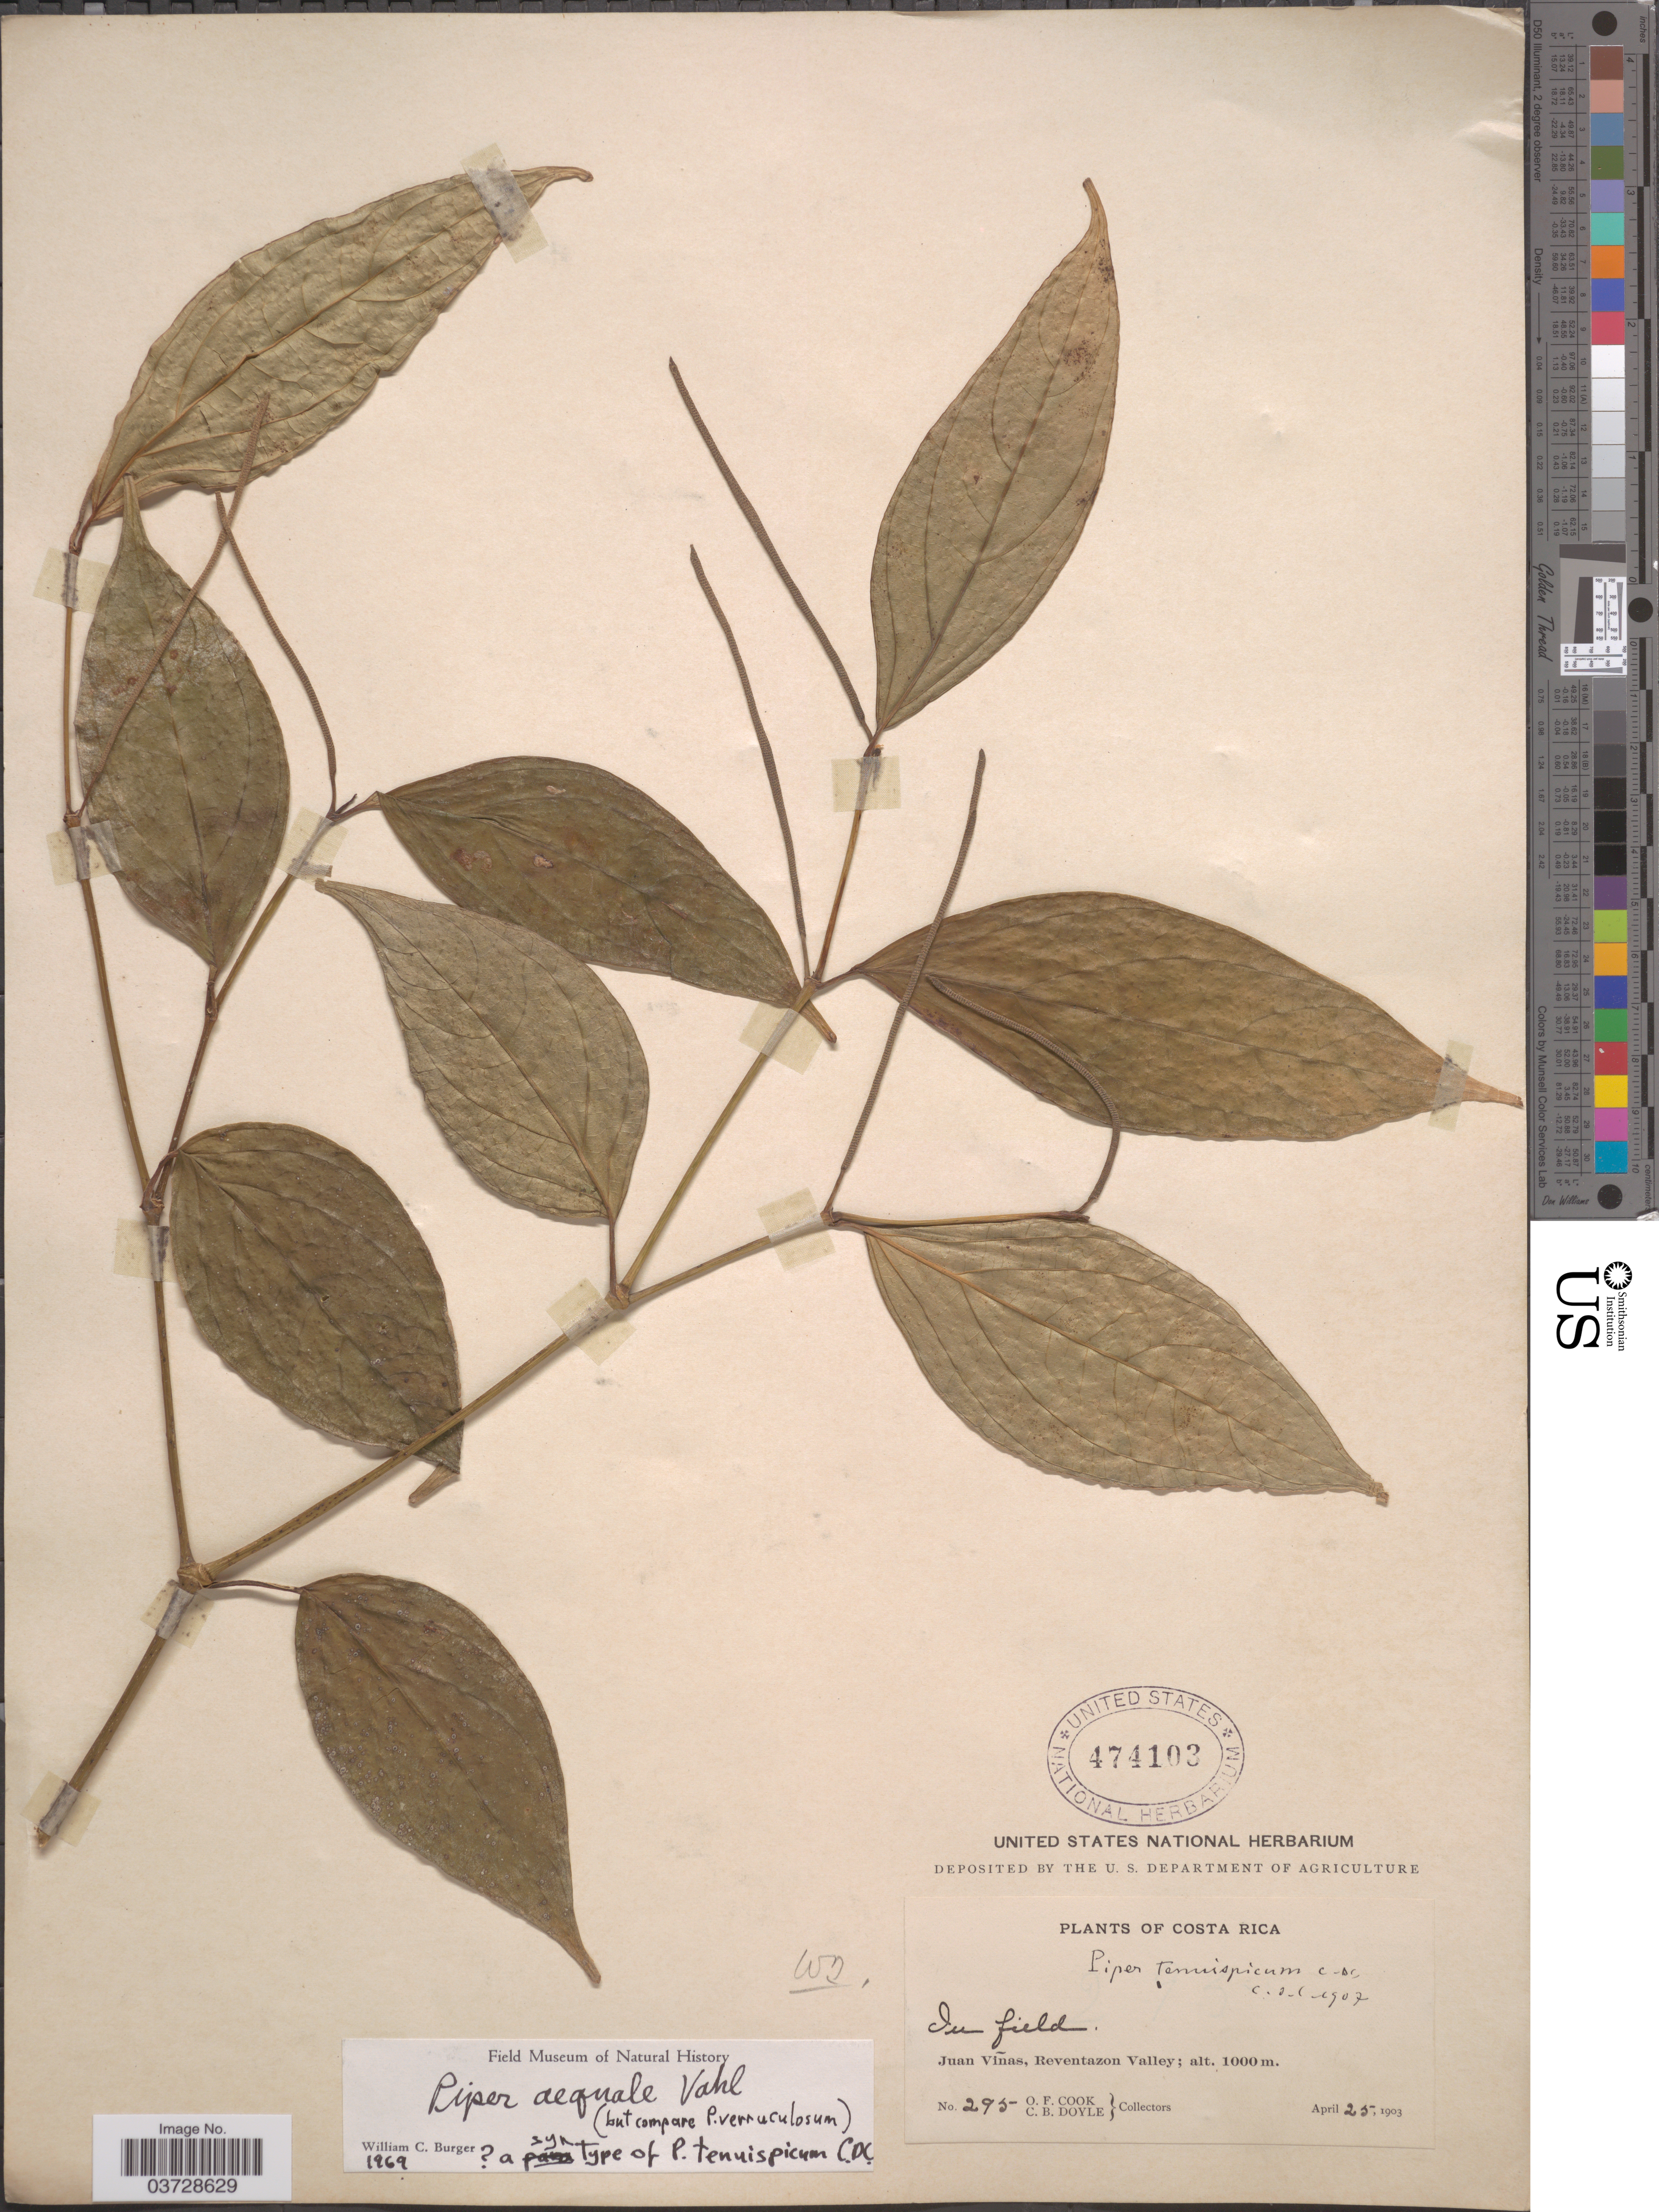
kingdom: Plantae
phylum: Tracheophyta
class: Magnoliopsida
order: Piperales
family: Piperaceae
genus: Piper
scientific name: Piper aequale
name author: Vahl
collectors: O. F. Cook & C. Doyle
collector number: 295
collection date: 1903-04-25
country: Costa Rica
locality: Juan Viñas, Reventazon Valley.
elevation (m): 1000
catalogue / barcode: US 474103